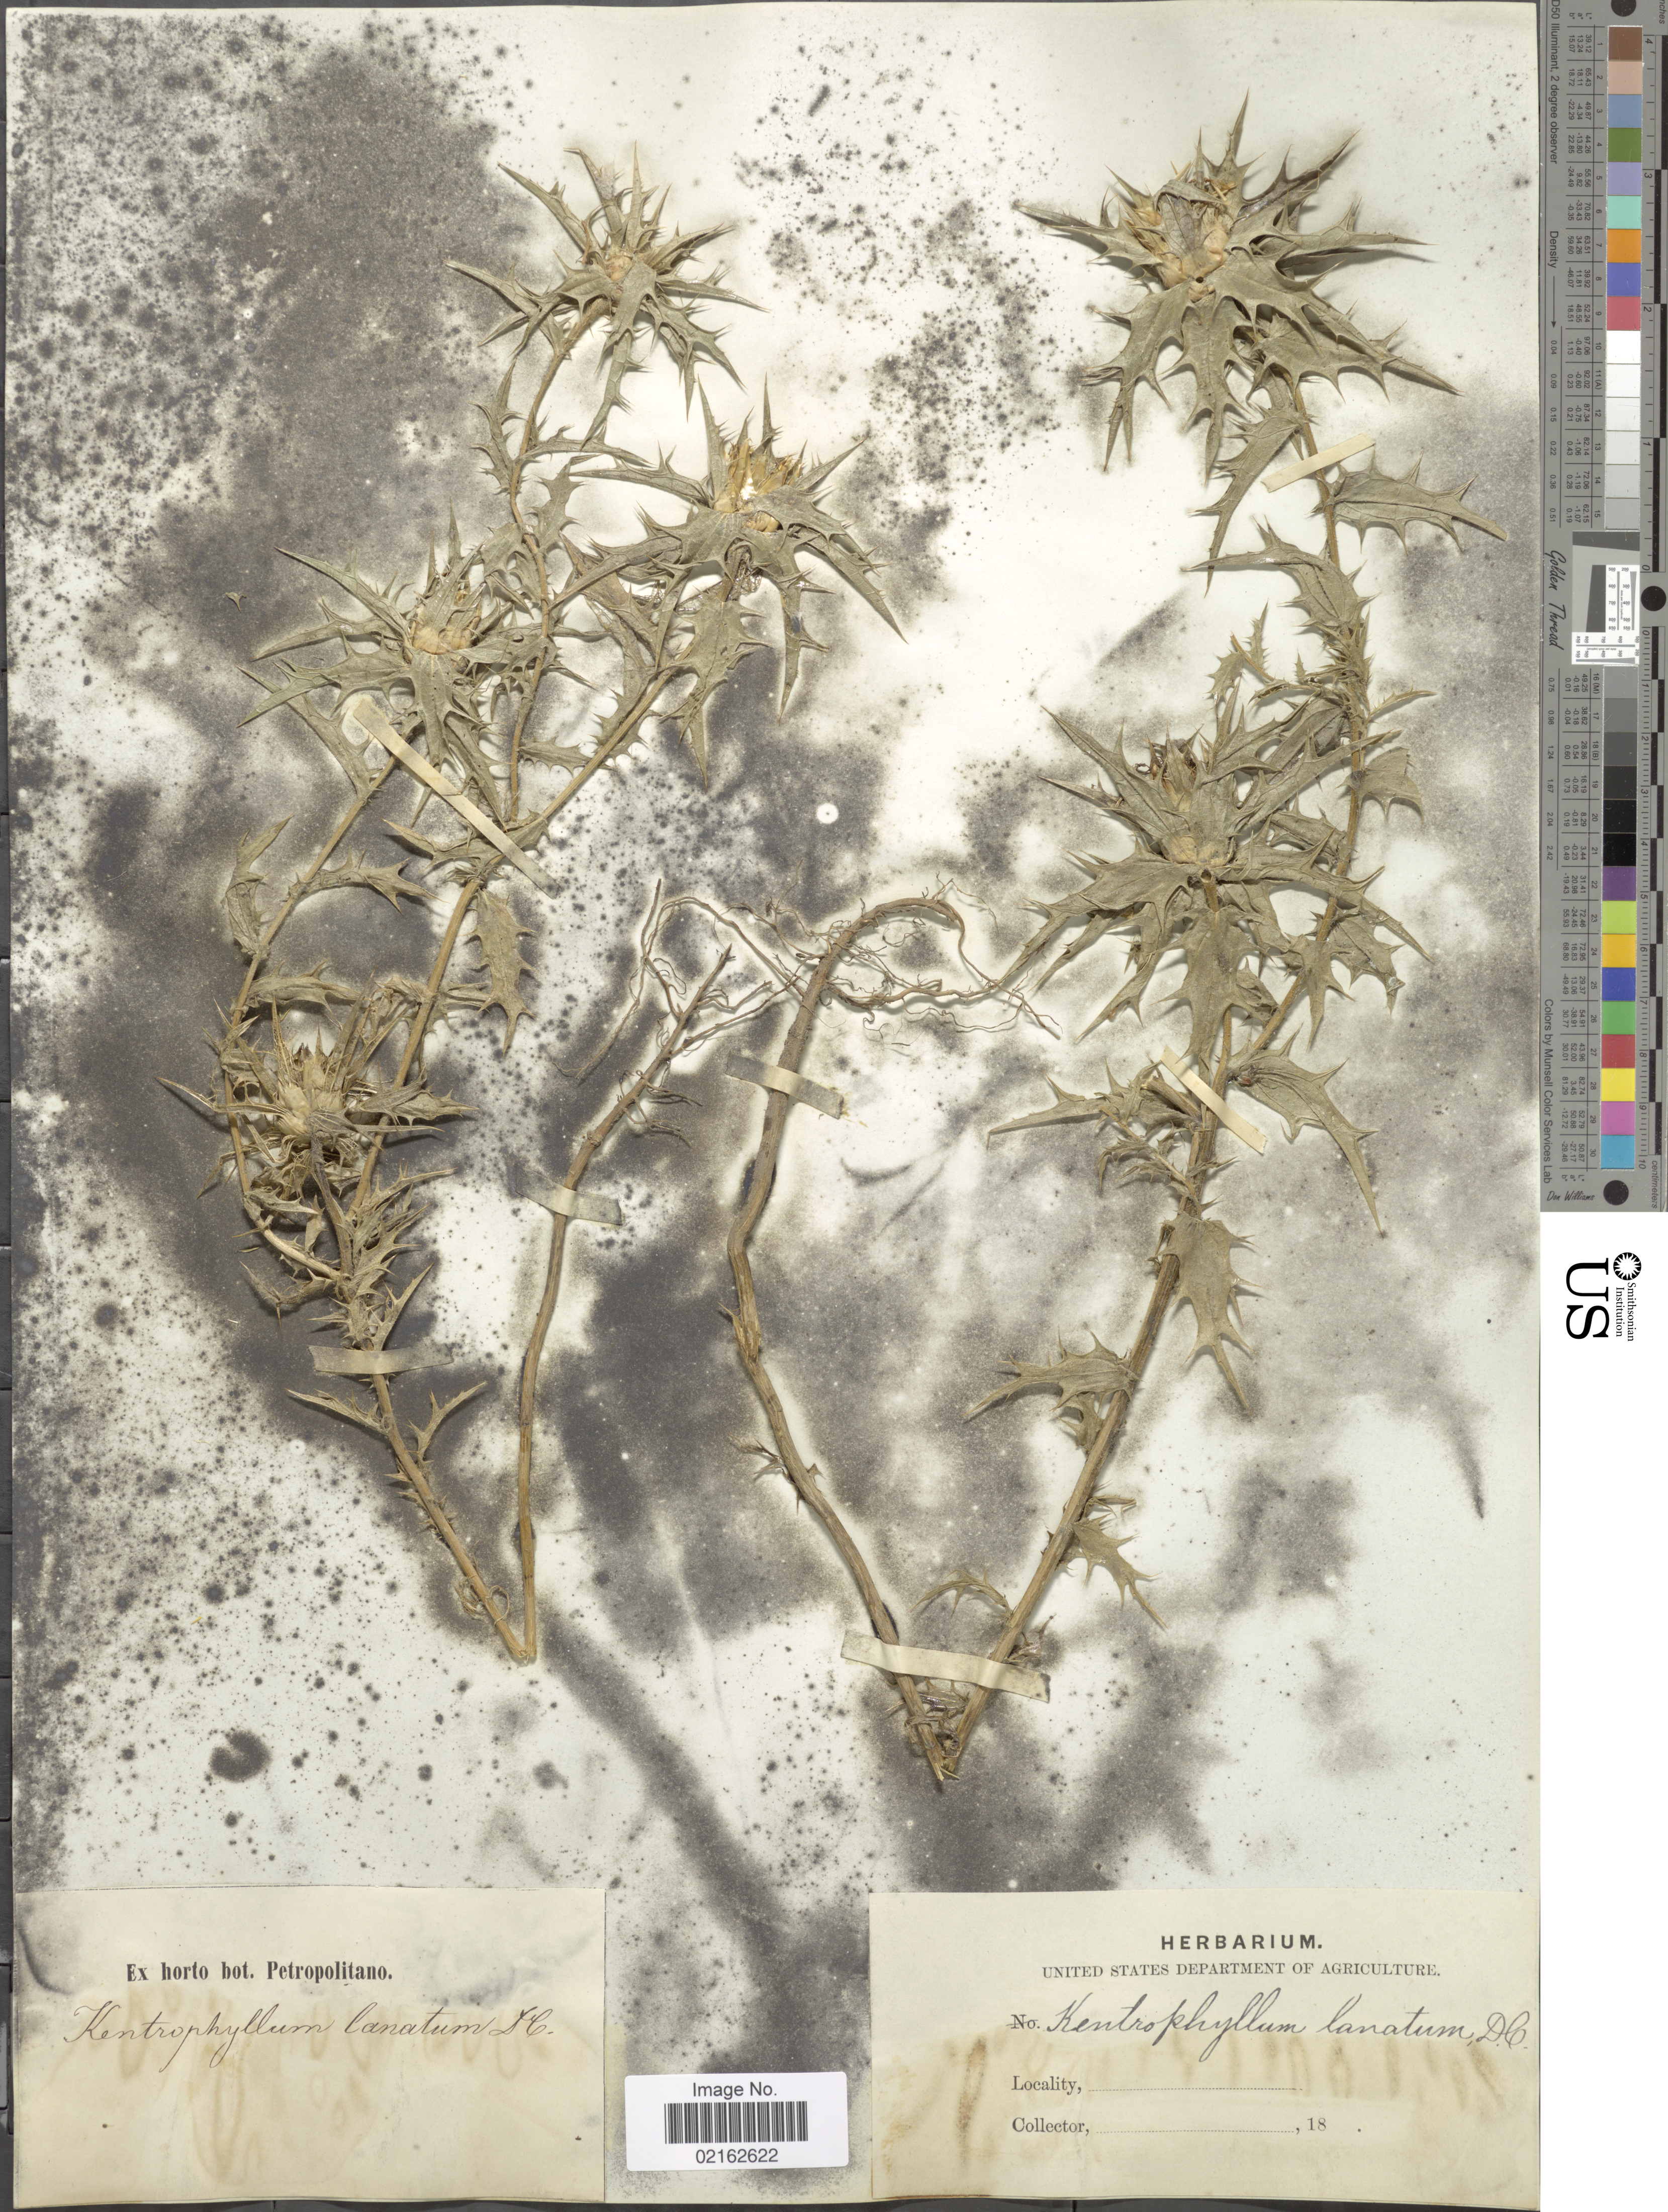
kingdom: Plantae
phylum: Tracheophyta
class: Magnoliopsida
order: Asterales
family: Asteraceae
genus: Carthamus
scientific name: Carthamus lanatus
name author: L.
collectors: ex Horto Bot. Petropolitano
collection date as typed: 18